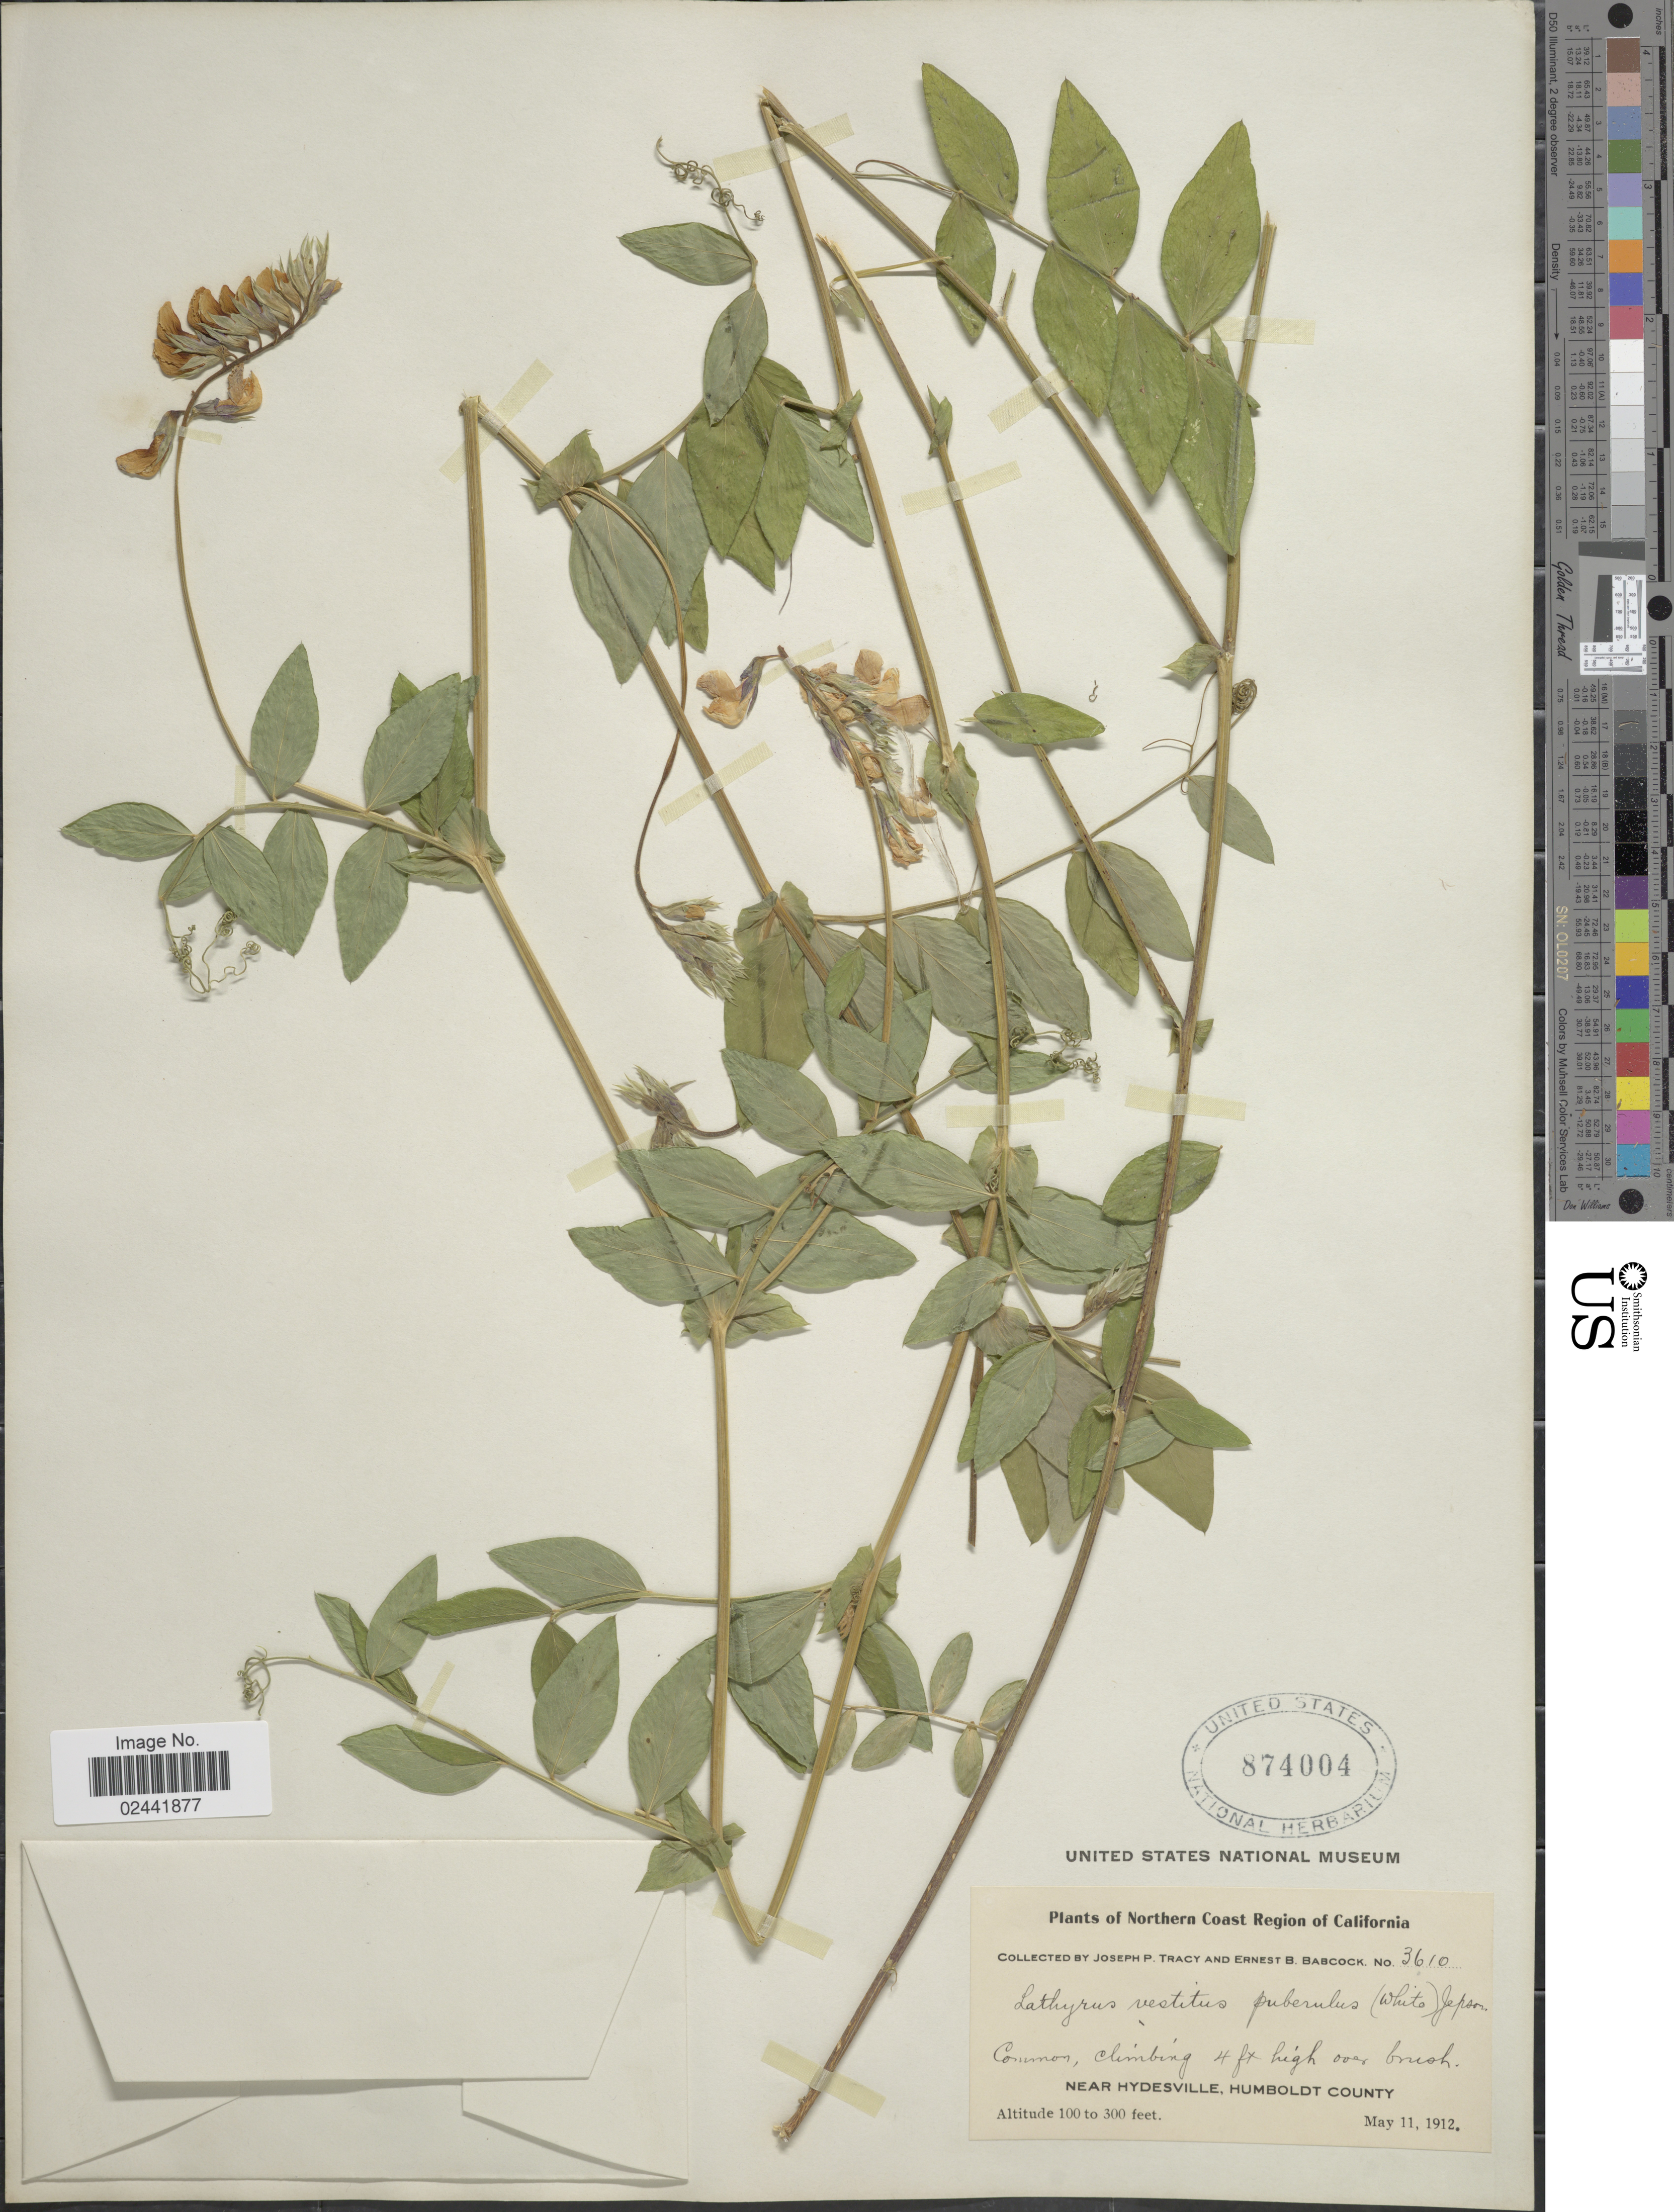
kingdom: Plantae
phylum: Tracheophyta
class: Magnoliopsida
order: Fabales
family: Fabaceae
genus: Lathyrus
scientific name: Lathyrus vestitus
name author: Nutt.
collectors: J. Tracy & E. B. Babcock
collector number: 3610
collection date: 1912-05-11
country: United States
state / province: California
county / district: Humboldt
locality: Northern Coast Region of California, Near Hydesville, Humboldt Co.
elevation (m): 30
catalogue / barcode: US 874004